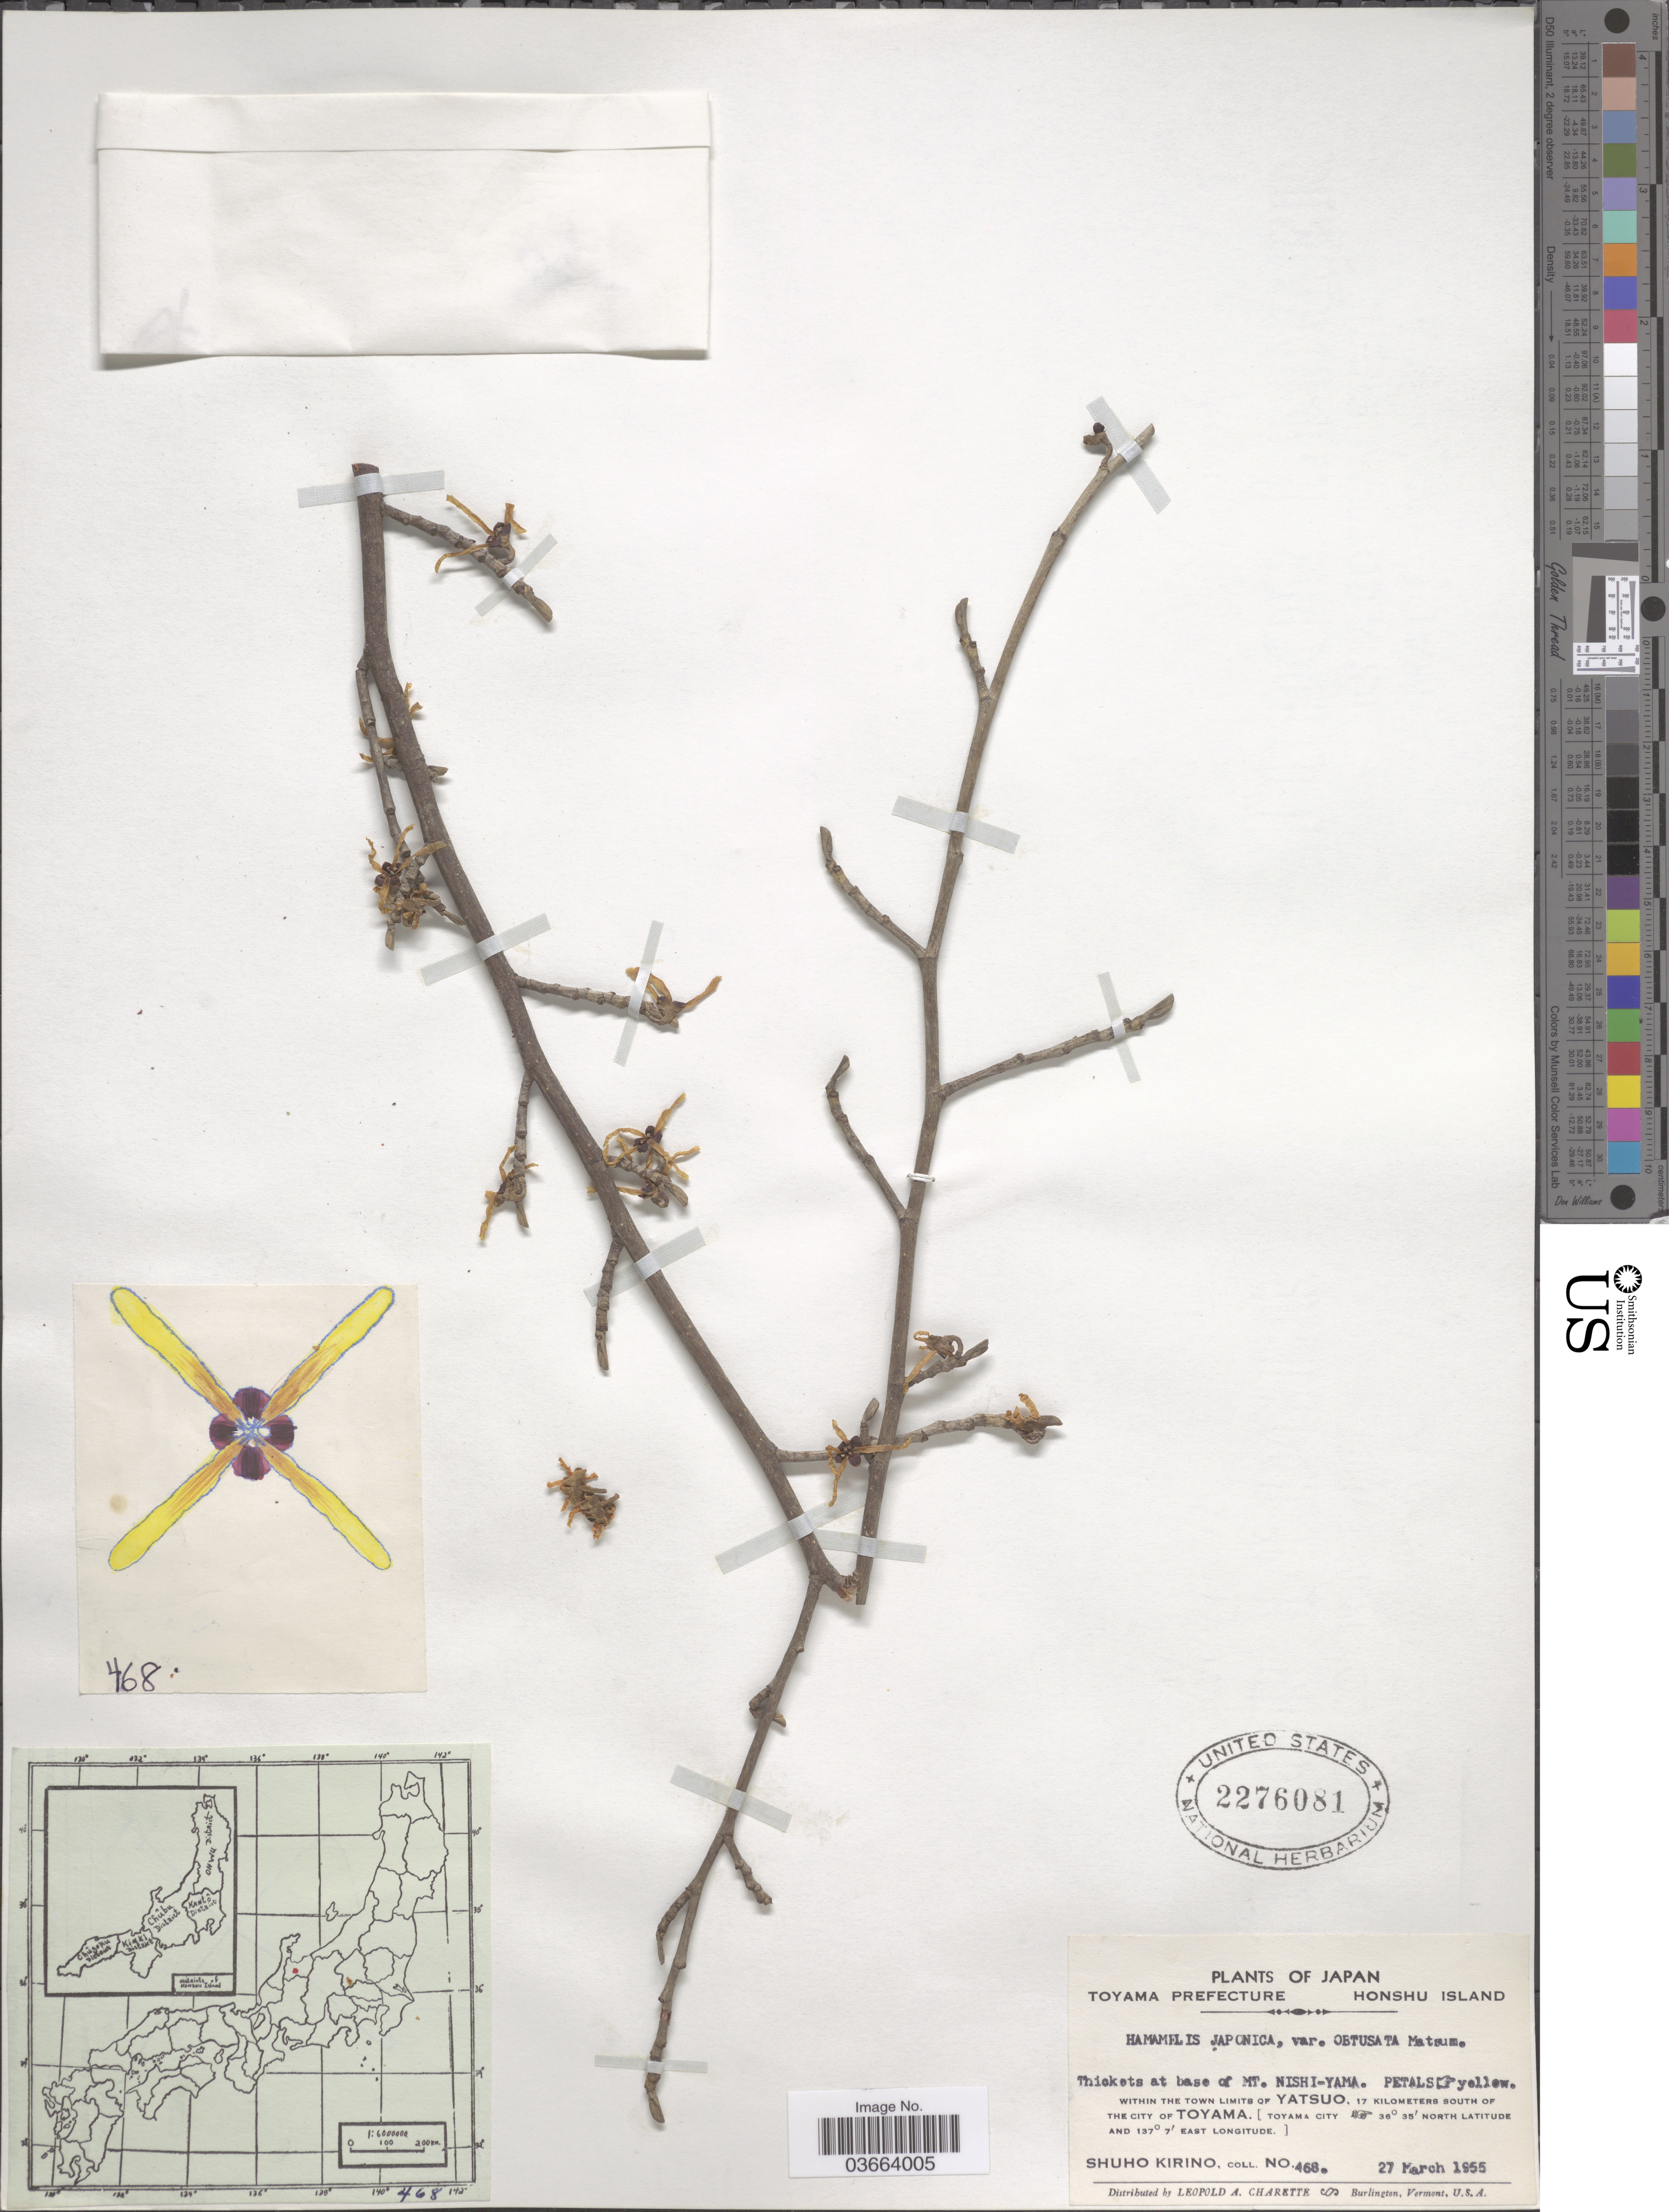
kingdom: Plantae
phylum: Tracheophyta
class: Magnoliopsida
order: Saxifragales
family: Hamamelidaceae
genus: Hamamelis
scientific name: Hamamelis japonica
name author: Siebold & Zucc.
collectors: S. Kirino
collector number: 468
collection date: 1955-03-27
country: Japan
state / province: Toyama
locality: Toyama Prefecture. Honshu Island. Thickets at base of Mt. Nishi-Yama. Within the town of Yatsuo, 17 kilometers south of the city of Toyama. [Toyama City].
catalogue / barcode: US 2276081